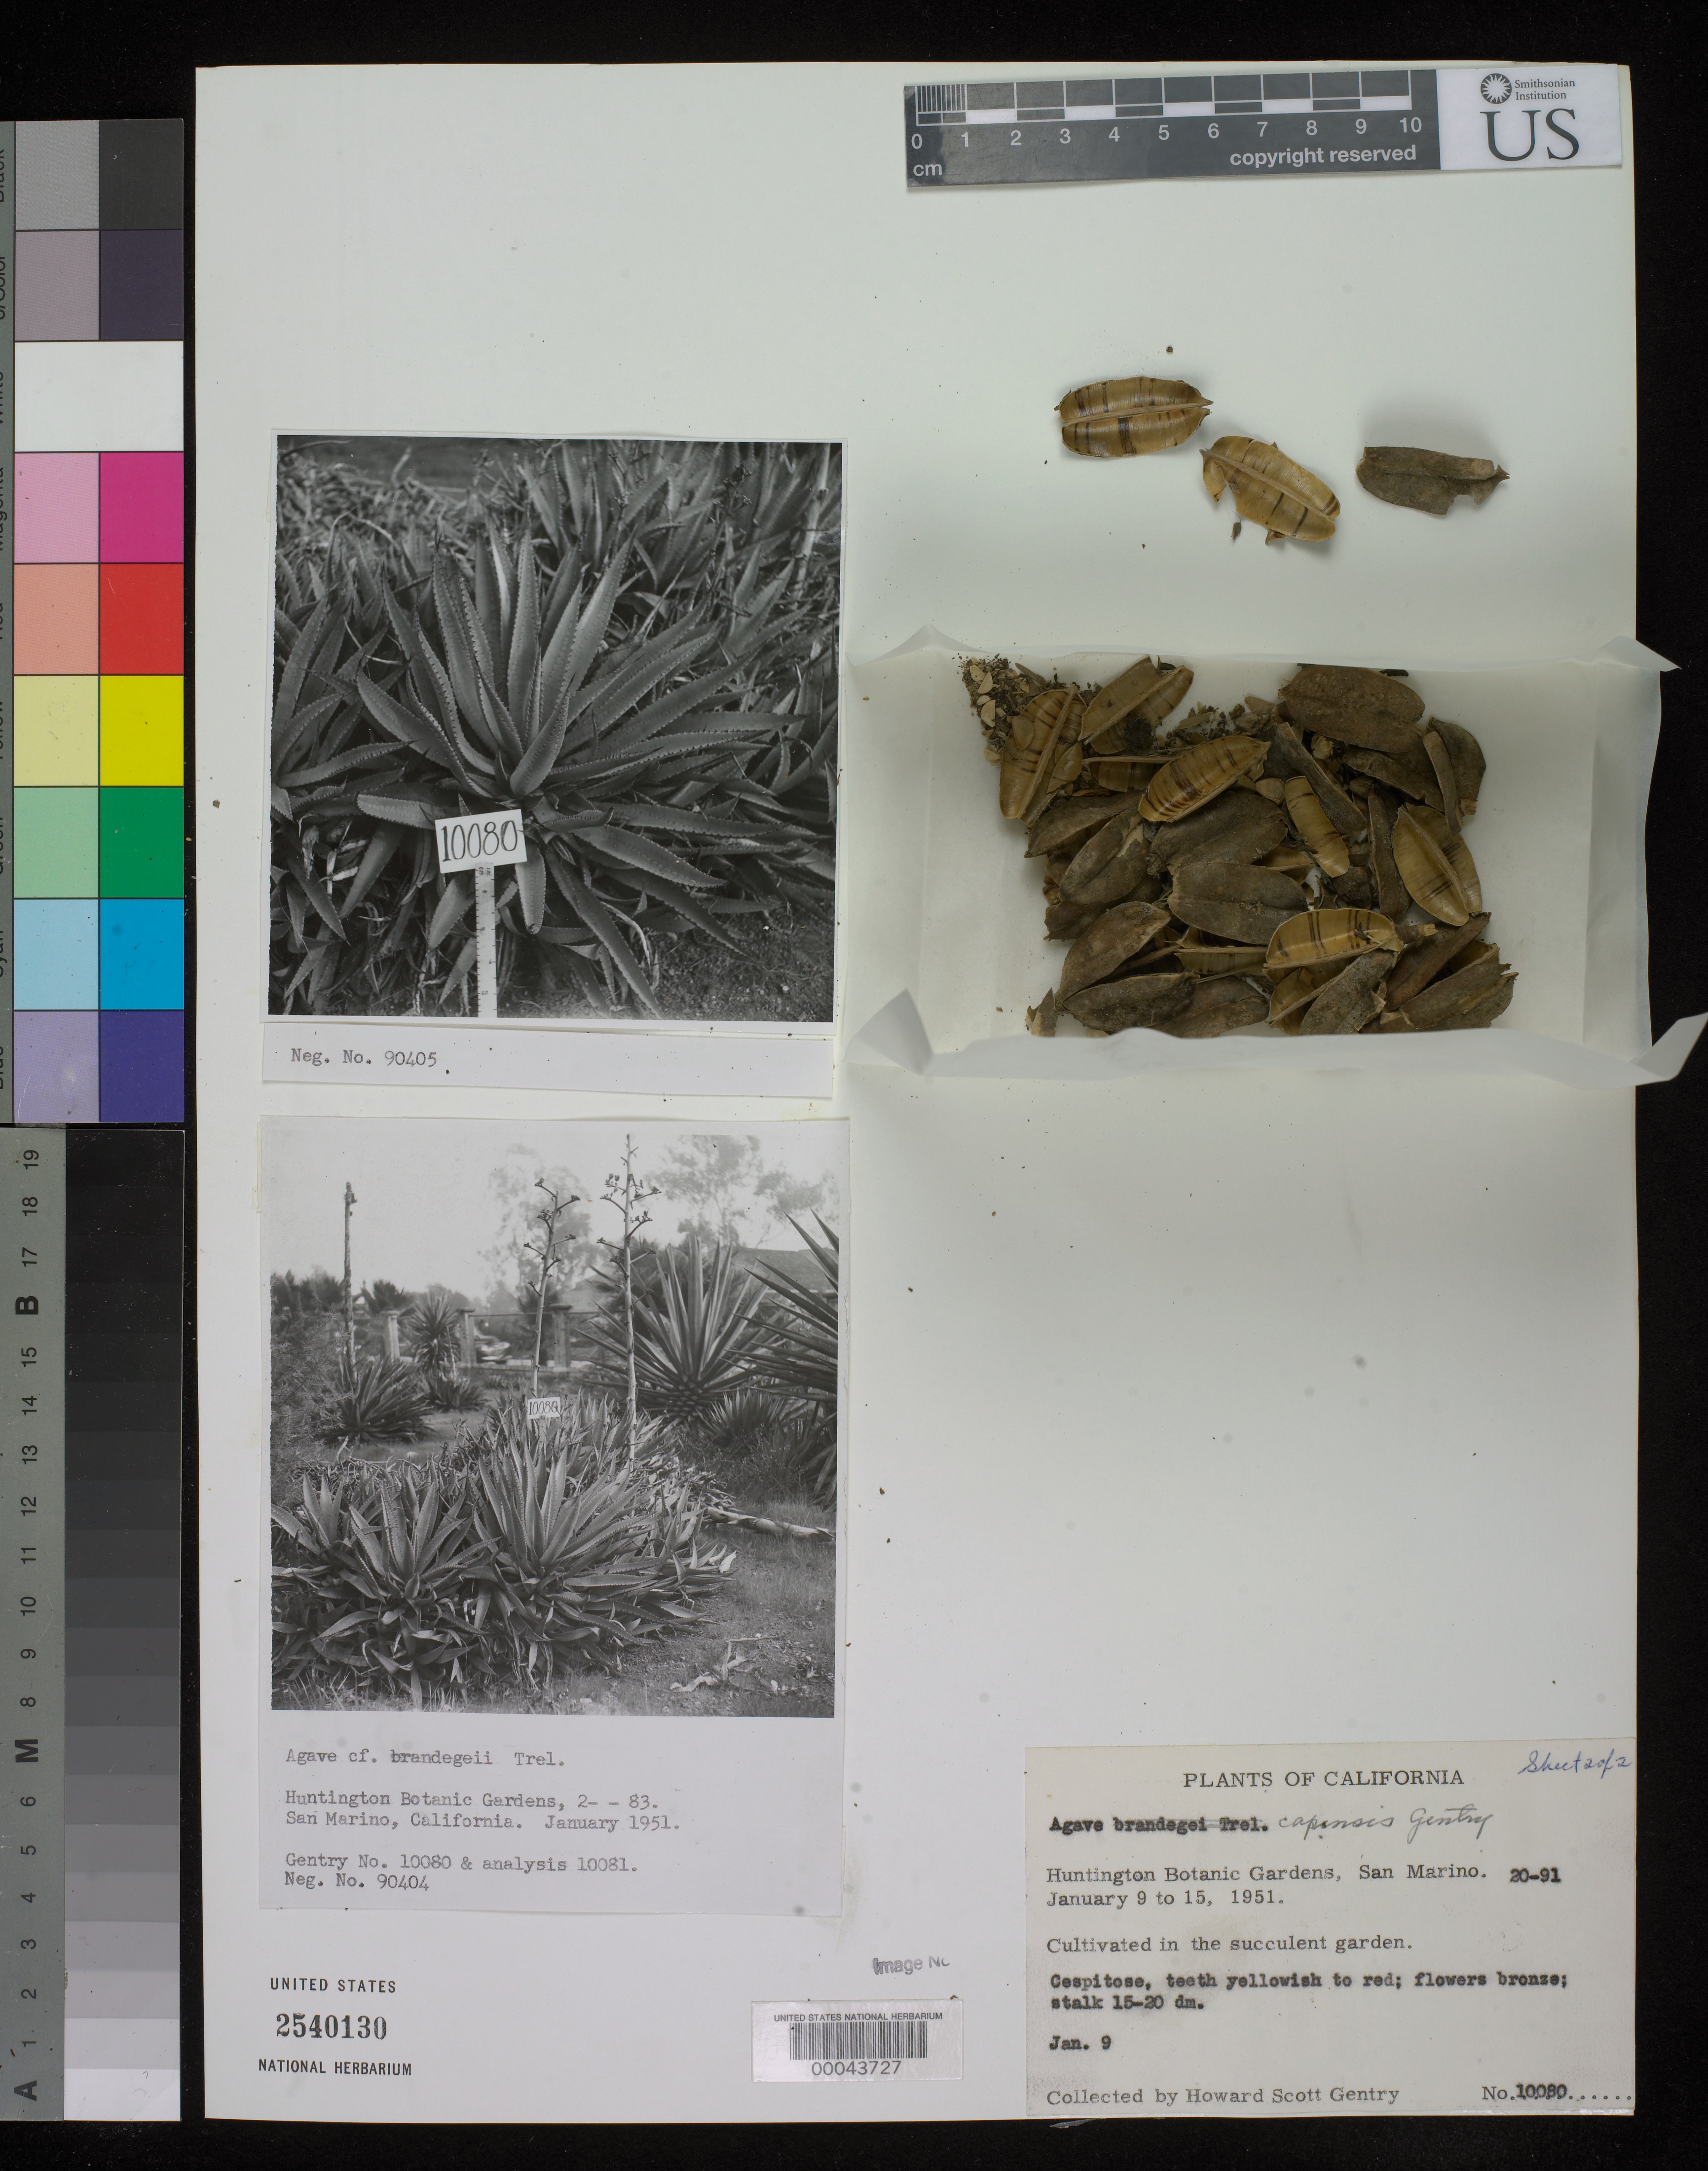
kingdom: Plantae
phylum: Tracheophyta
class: Liliopsida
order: Asparagales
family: Asparagaceae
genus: Agave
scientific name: Agave capensis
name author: Gentry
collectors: H. S. Gentry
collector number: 10080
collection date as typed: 09 Jan 1951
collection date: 1951-01-09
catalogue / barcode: US 2540130